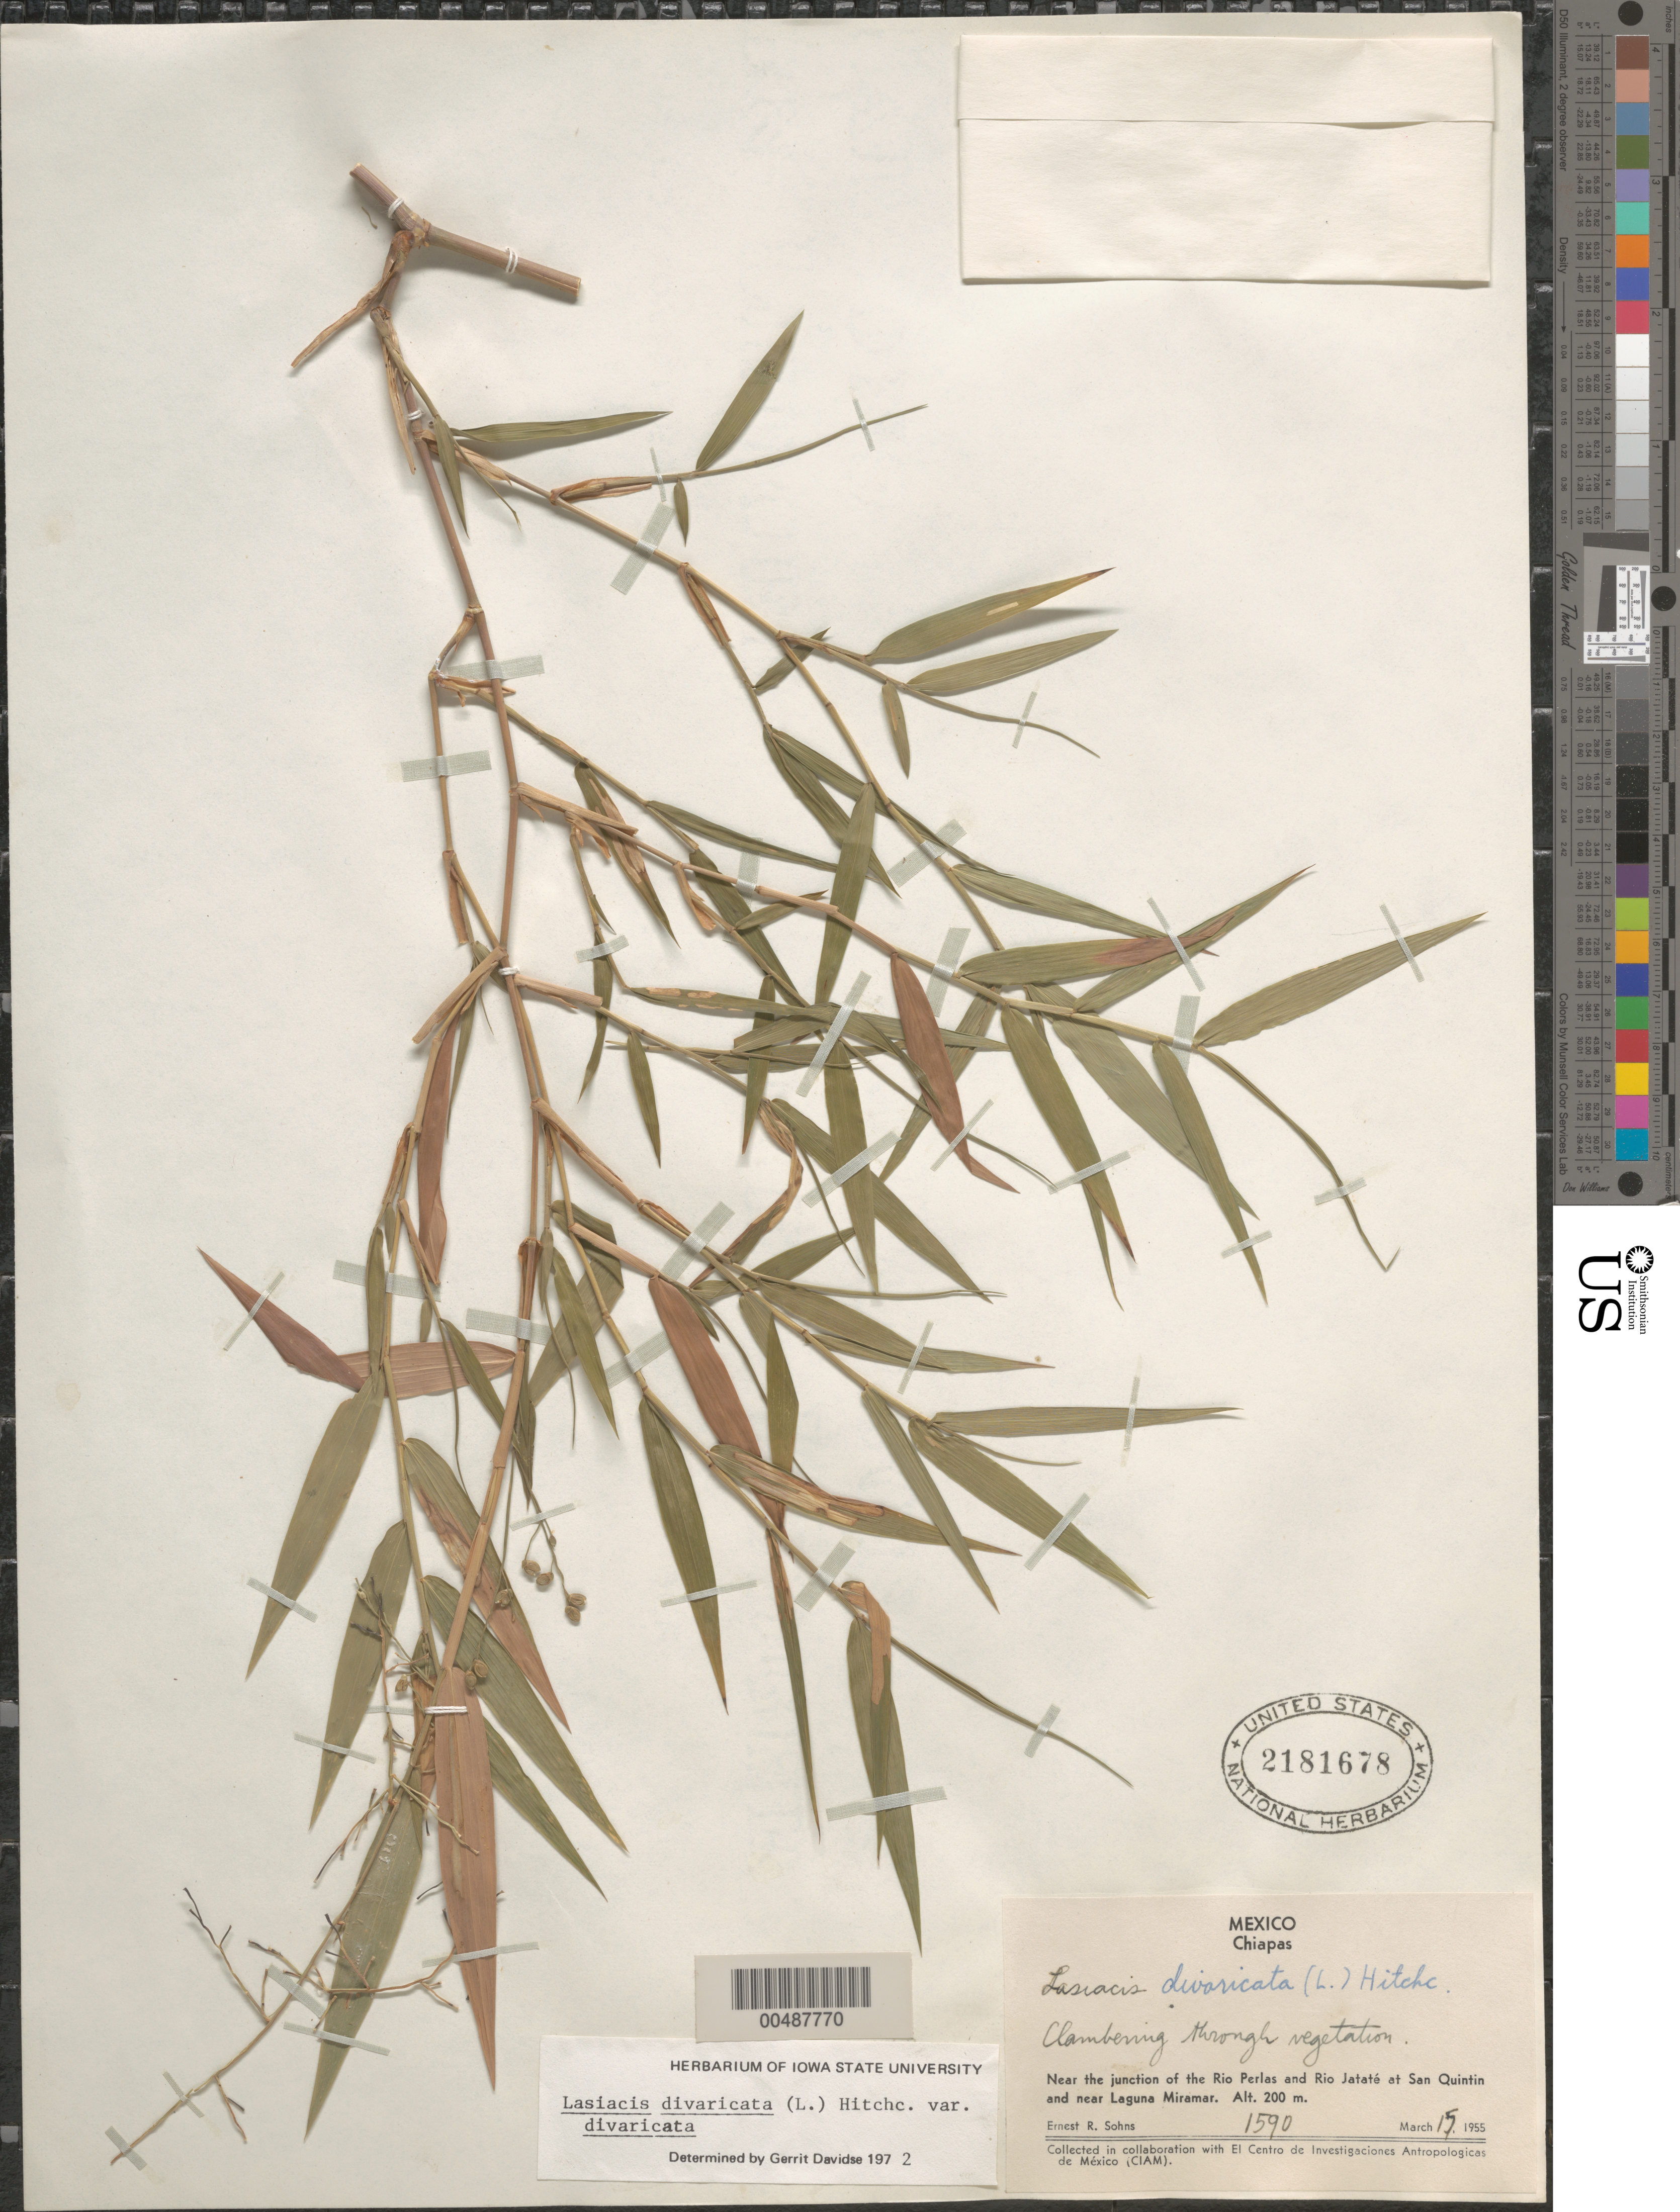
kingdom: Plantae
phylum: Tracheophyta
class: Liliopsida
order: Poales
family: Poaceae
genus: Lasiacis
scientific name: Lasiacis divaricata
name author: (L.) Hitchc.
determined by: Davidse, Gerrit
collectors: E. R. Sohns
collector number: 1590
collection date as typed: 15 Mar 1955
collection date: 1955-03-15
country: Mexico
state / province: Chiapas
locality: Near the jct of the Rio Perlas & Rio Jataté‚ at San Quintin & near Laguna Miramar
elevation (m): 200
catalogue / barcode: US 2181678